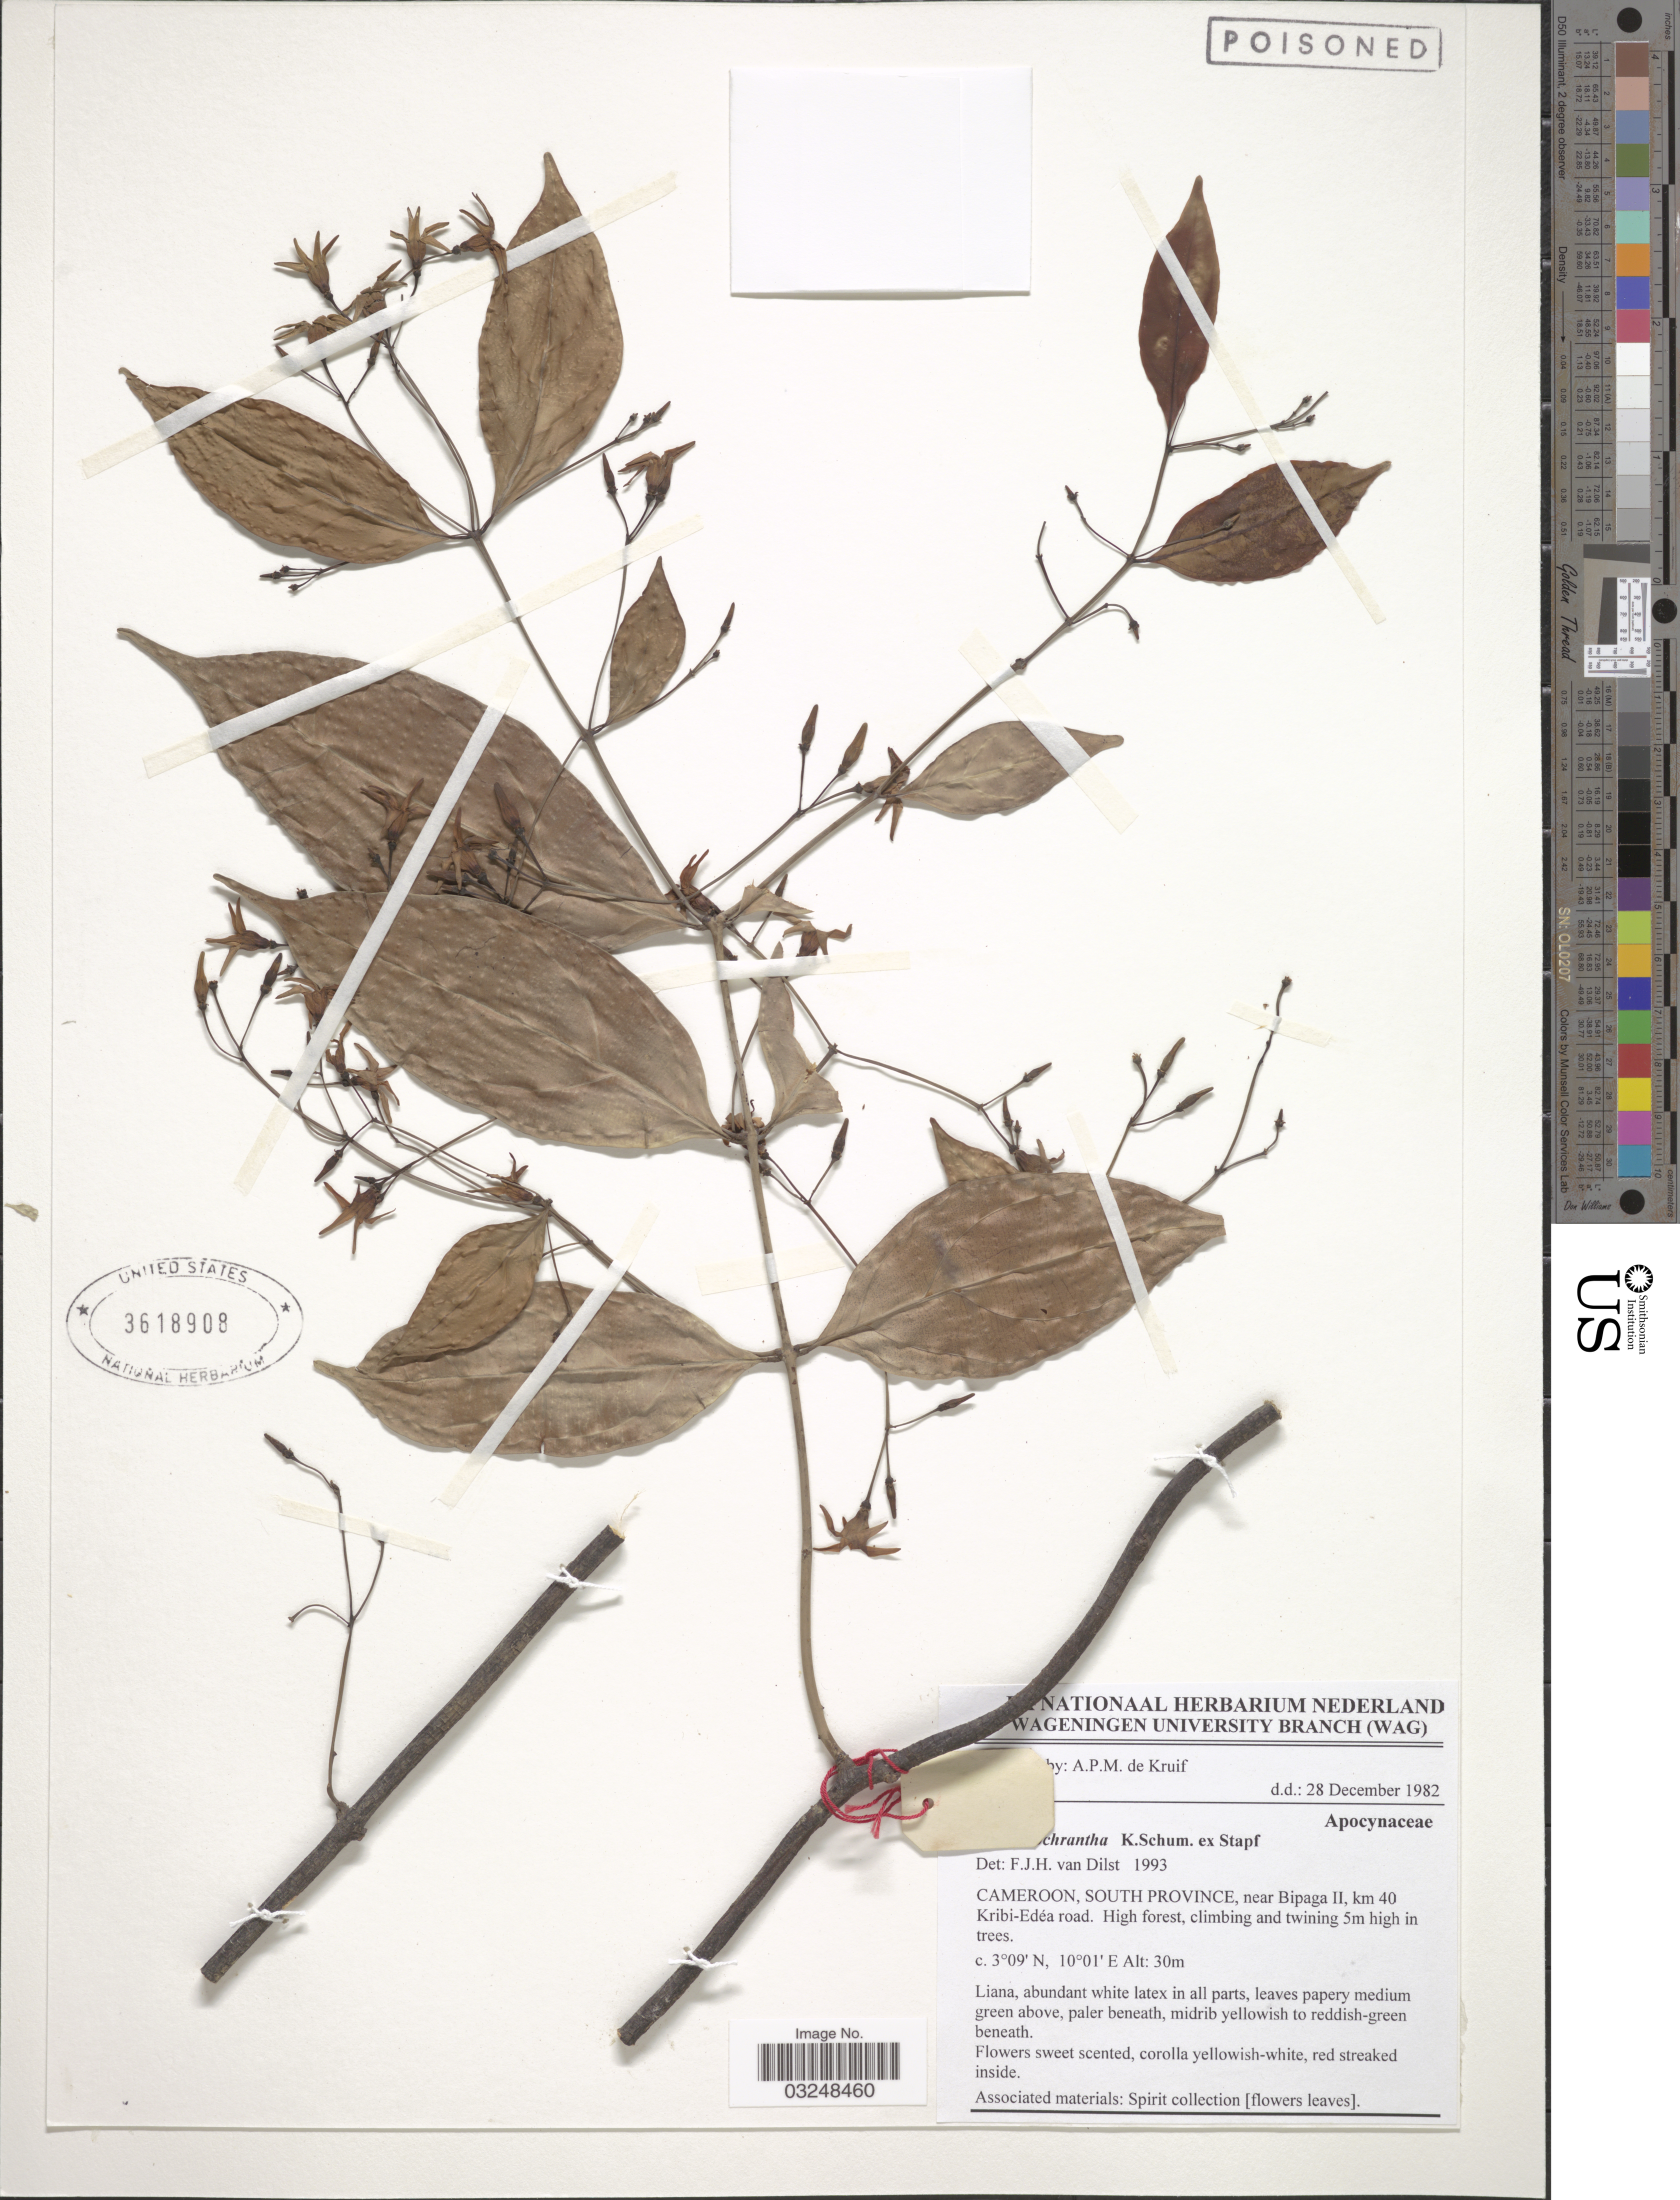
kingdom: Plantae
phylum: Tracheophyta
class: Magnoliopsida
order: Gentianales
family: Apocynaceae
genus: Baissea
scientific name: Baissea ochrantha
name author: K. Schum. ex Stapf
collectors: A. P. de Kruif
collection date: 1982-12-23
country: Cameroon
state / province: Sud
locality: South Province, near Bipaga II, km 40 Kribi-Edéa road.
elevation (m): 30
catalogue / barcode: US 3618908